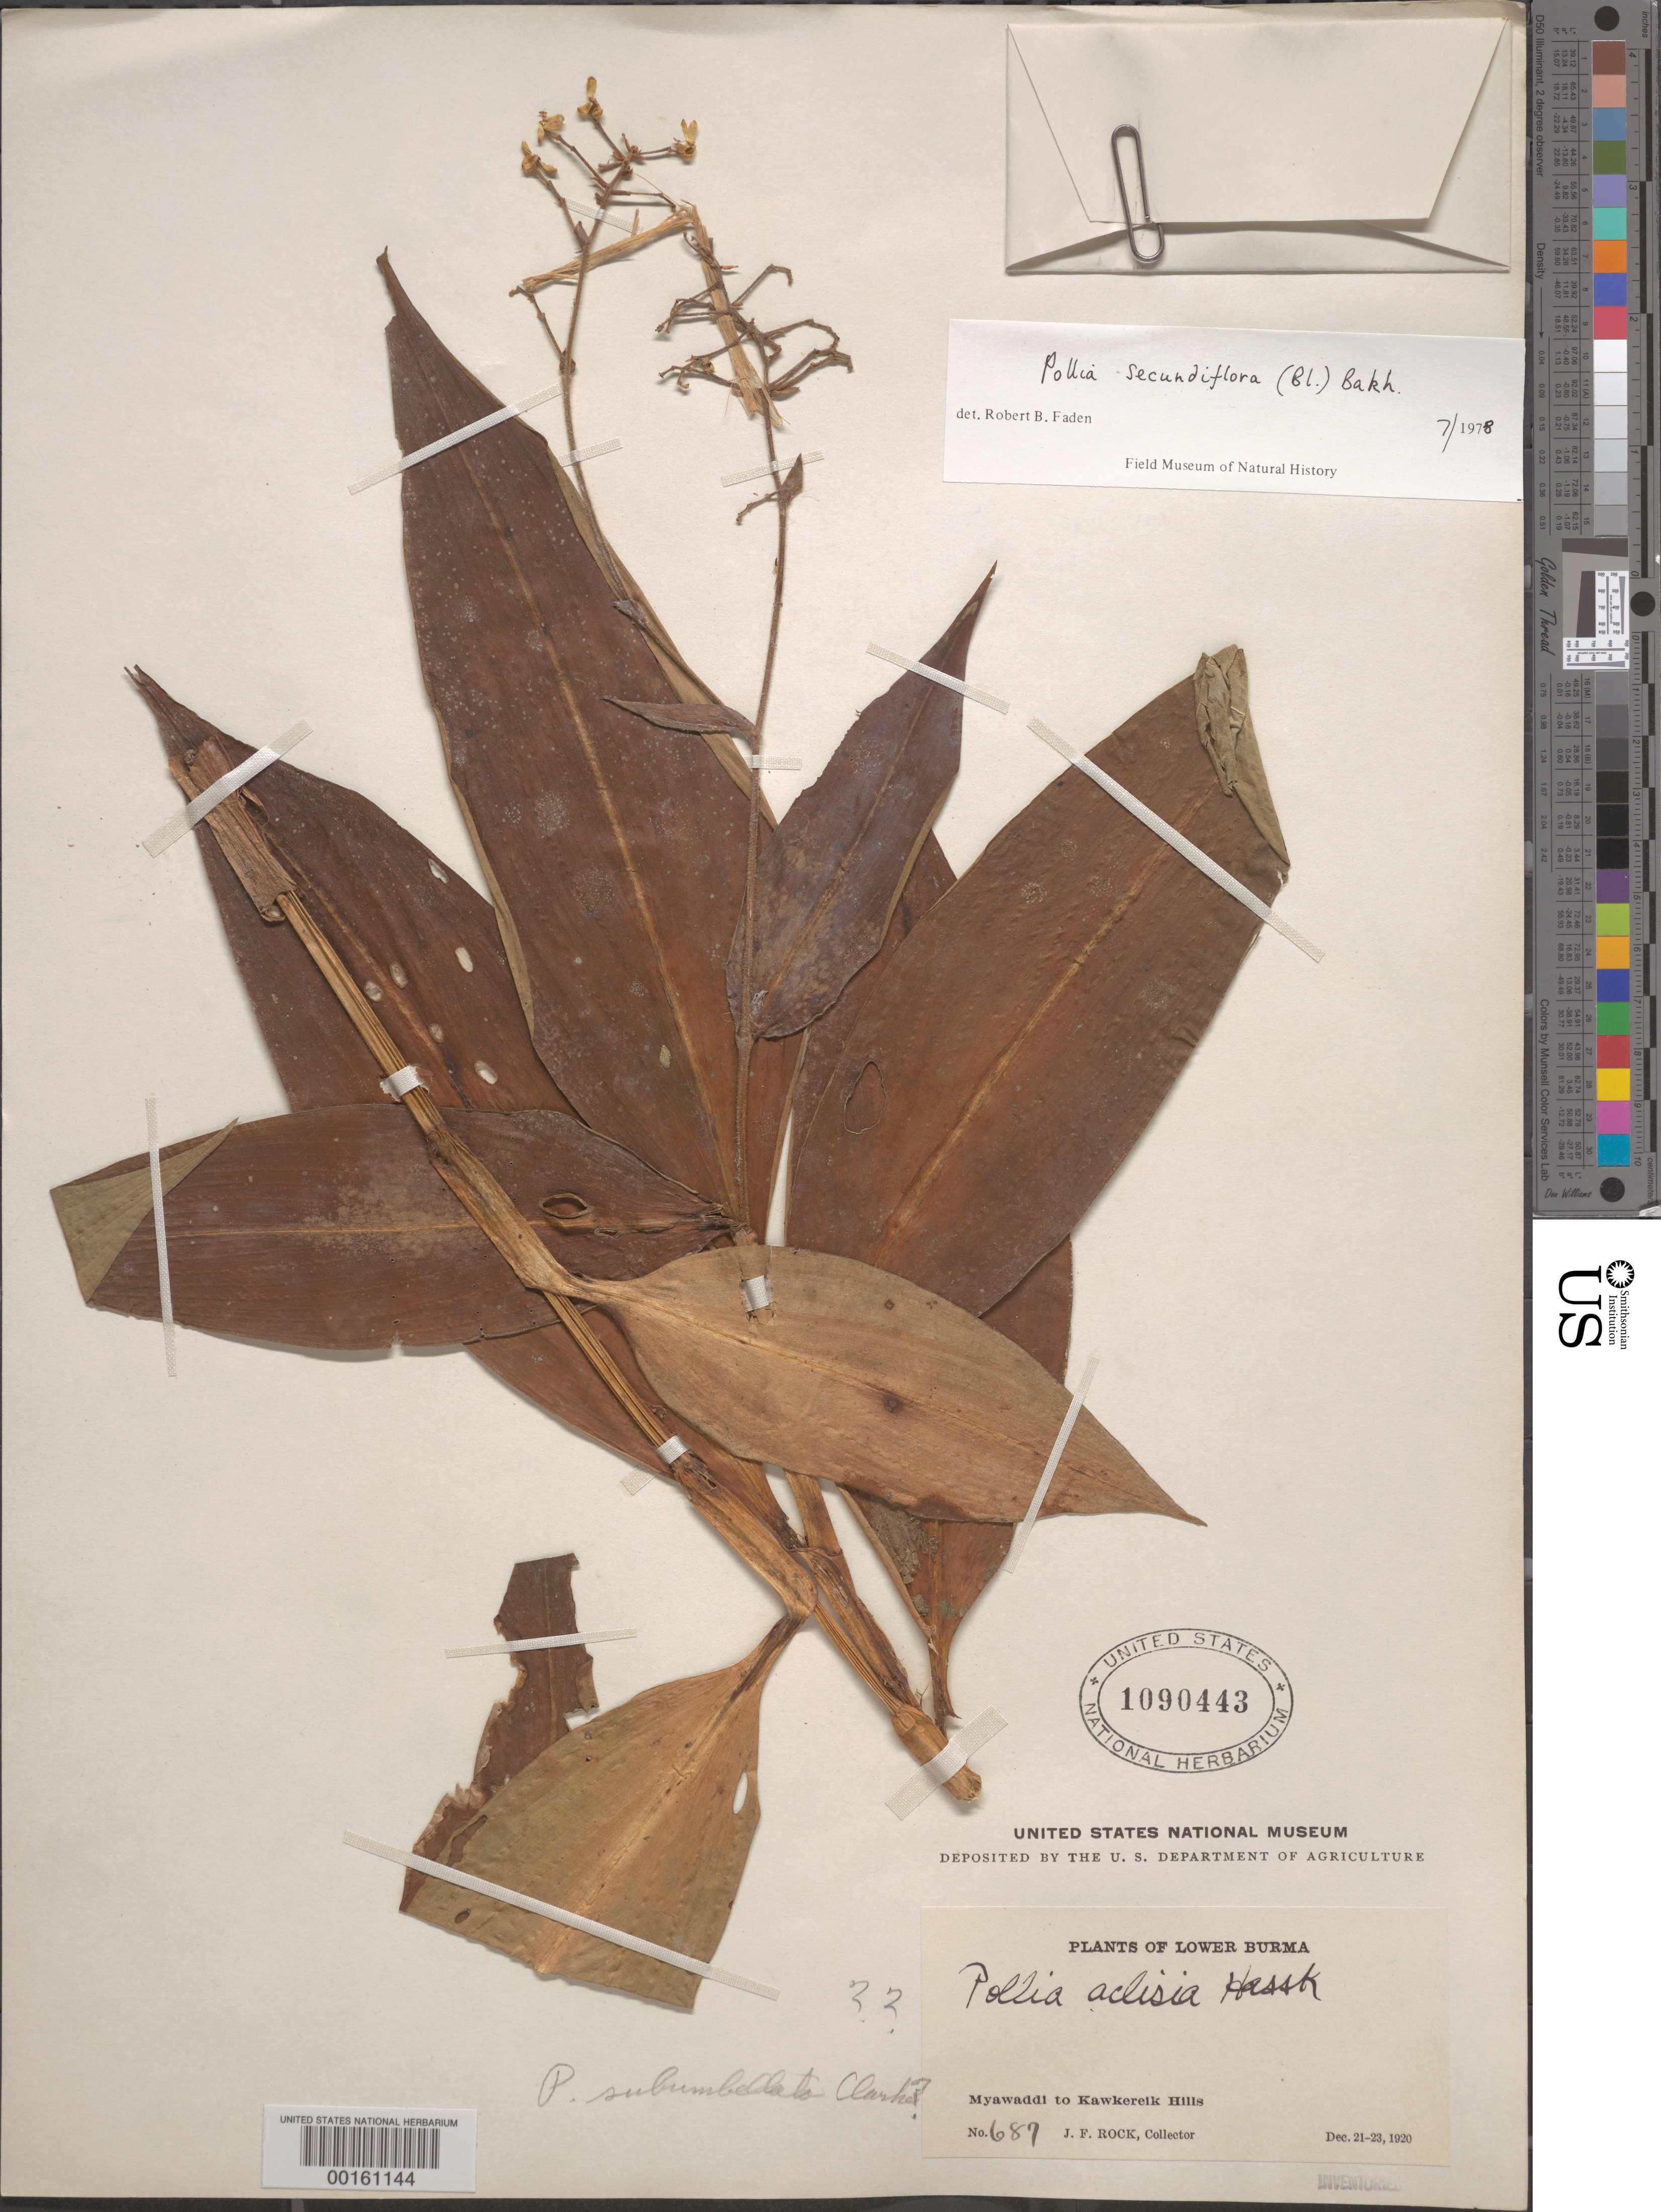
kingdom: Plantae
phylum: Tracheophyta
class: Liliopsida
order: Commelinales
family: Commelinaceae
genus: Pollia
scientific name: Pollia secundiflora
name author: (Blume) Bakh. f.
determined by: Faden, Robert B., (US), Smithsonian Institution - National Museum of Natural History (UNITED STATES)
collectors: J. F. Rock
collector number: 687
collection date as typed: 21 Dec 1920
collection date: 1920-12-21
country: Myanmar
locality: Myawaddi to Kawkereik Hills, lower Burma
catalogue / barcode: US 1090443